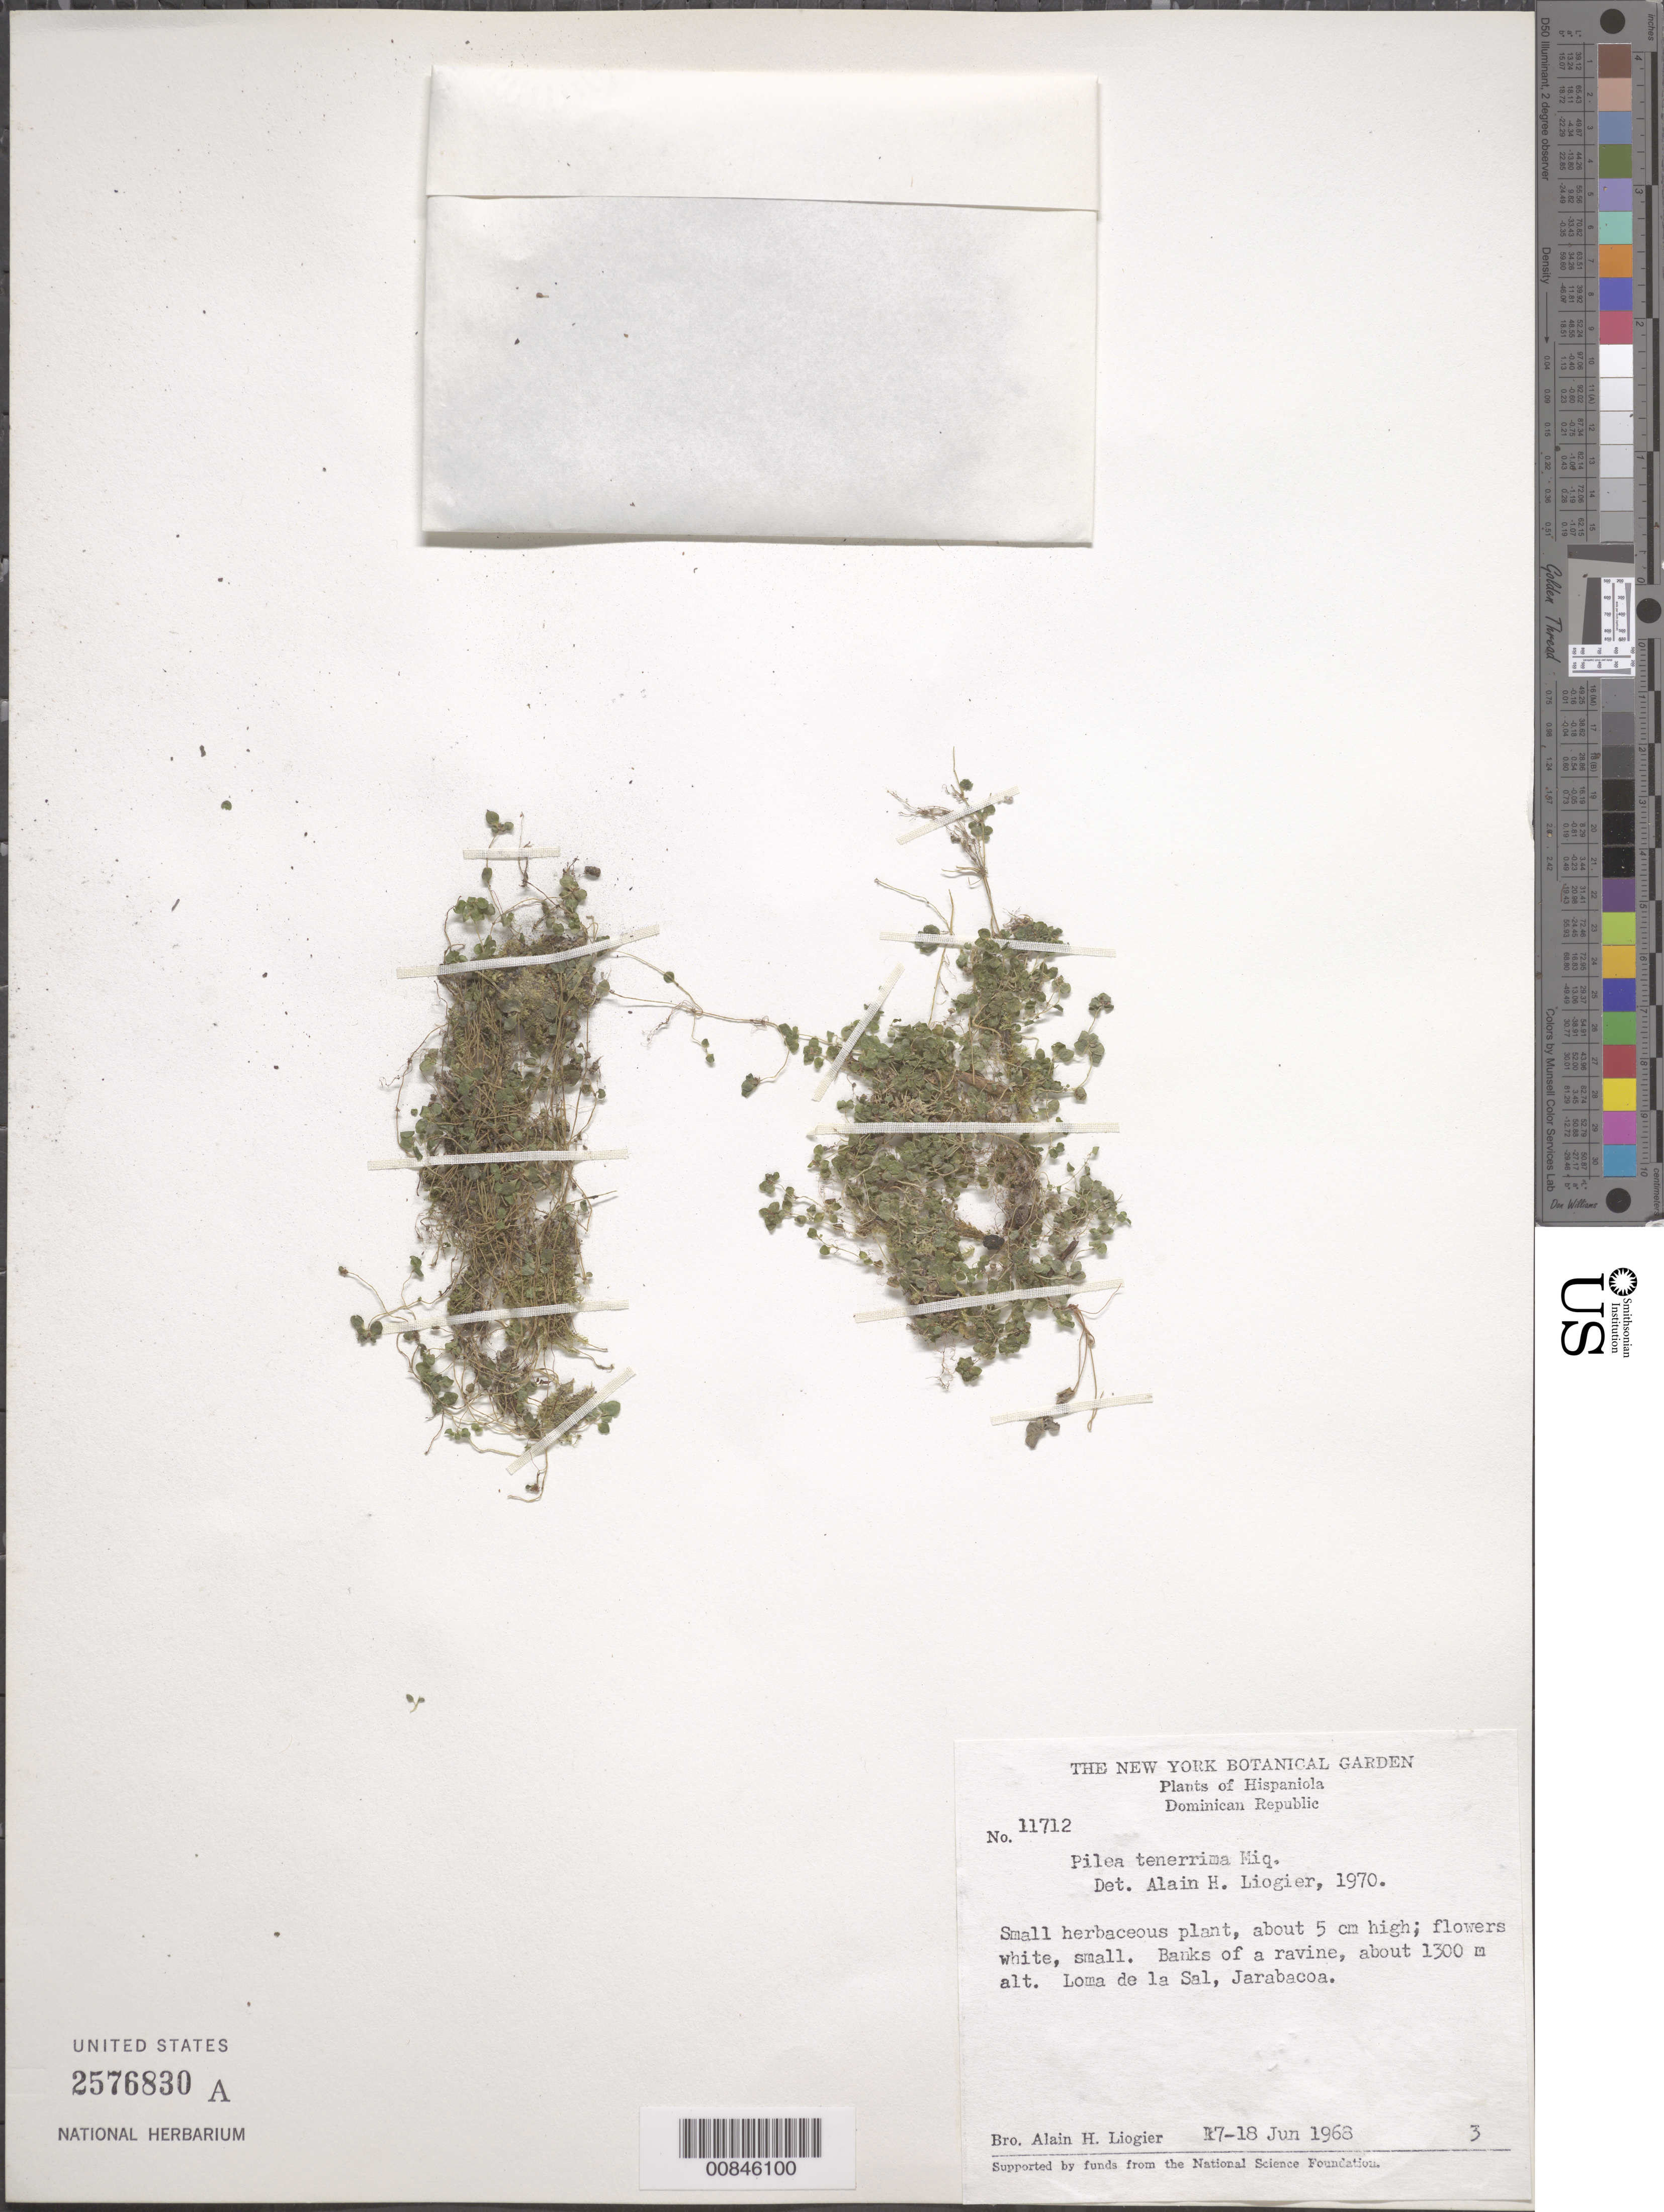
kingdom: Plantae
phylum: Tracheophyta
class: Magnoliopsida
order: Rosales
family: Urticaceae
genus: Pilea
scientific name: Pilea tenerrima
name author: Miq.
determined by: Liogier, Alain H.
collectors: A. H. Liogier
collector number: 11712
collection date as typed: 17 Jun 1968 to 18 Jun 1968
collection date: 1968-06-17/1968-06-18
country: Dominican Republic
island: Hispaniola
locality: Loma de la Sal, Jarabacoa.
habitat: Banks of ravine.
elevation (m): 1300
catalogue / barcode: US 2576830A